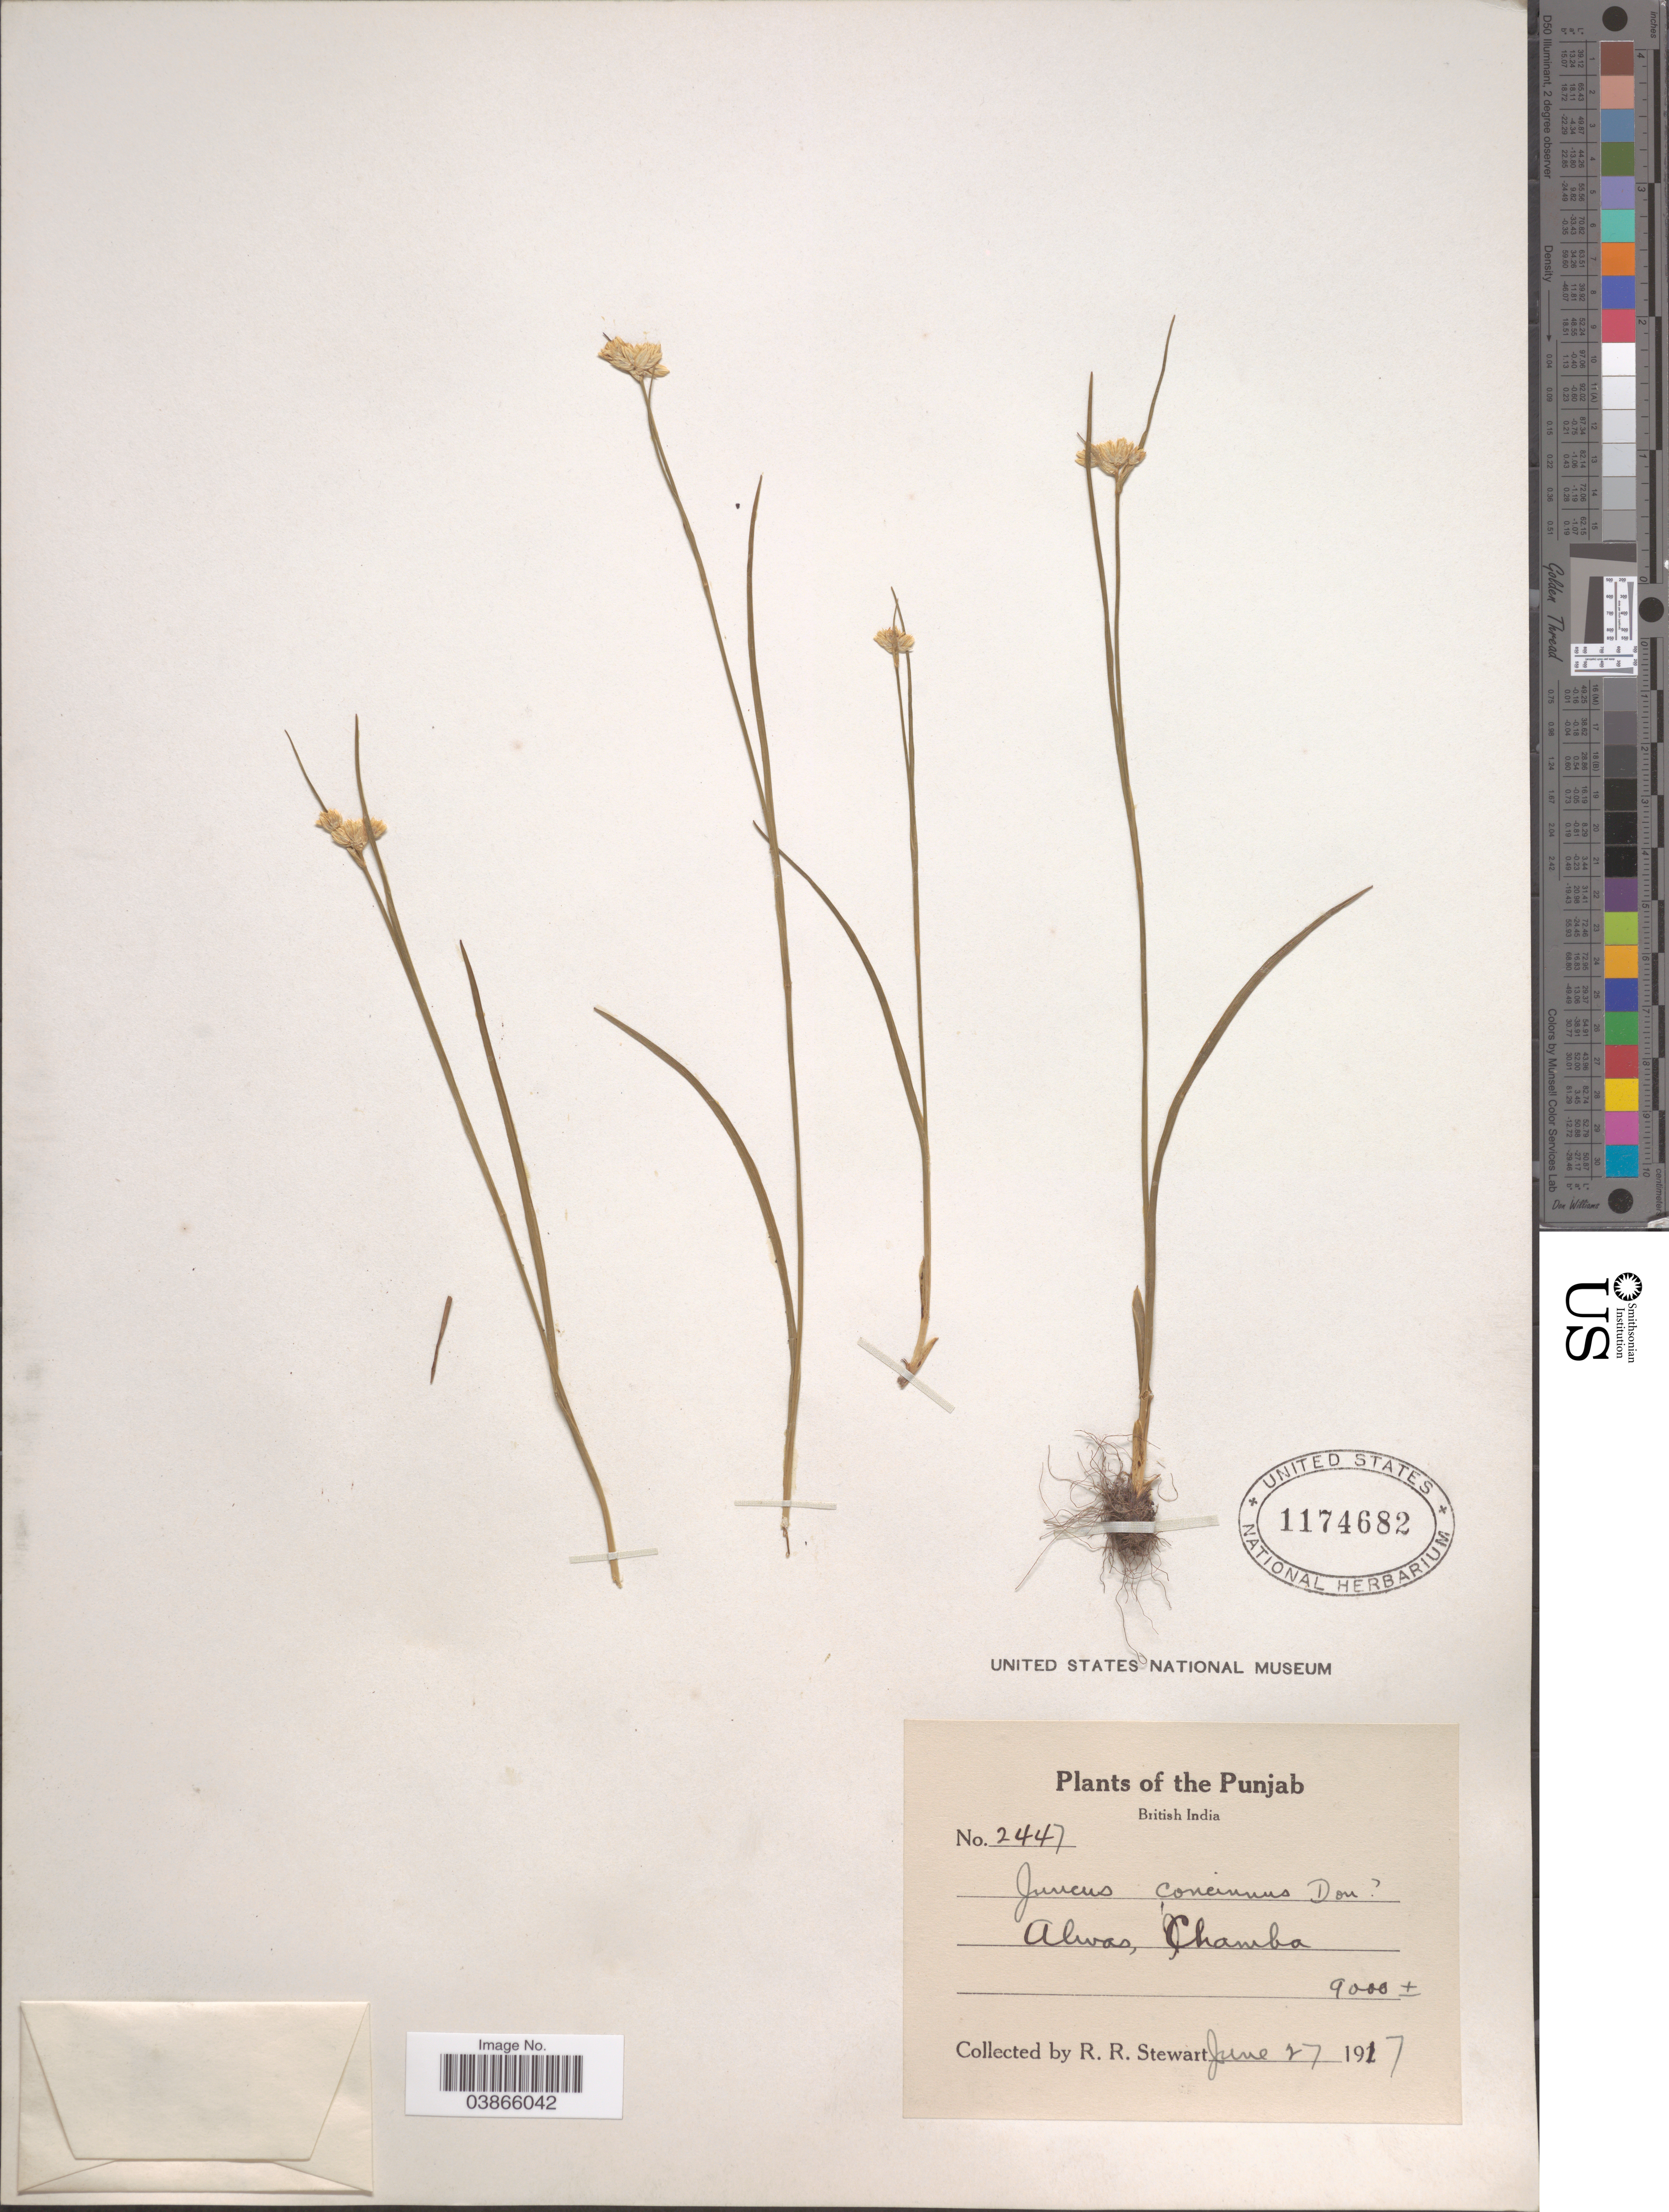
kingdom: Plantae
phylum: Tracheophyta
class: Liliopsida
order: Poales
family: Juncaceae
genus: Juncus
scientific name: Juncus concinnus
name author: D. Don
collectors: R. Stewart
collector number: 2447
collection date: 1917-06-27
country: India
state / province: Punjab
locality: British India. Alwas, Chamba.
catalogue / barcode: US 1174682